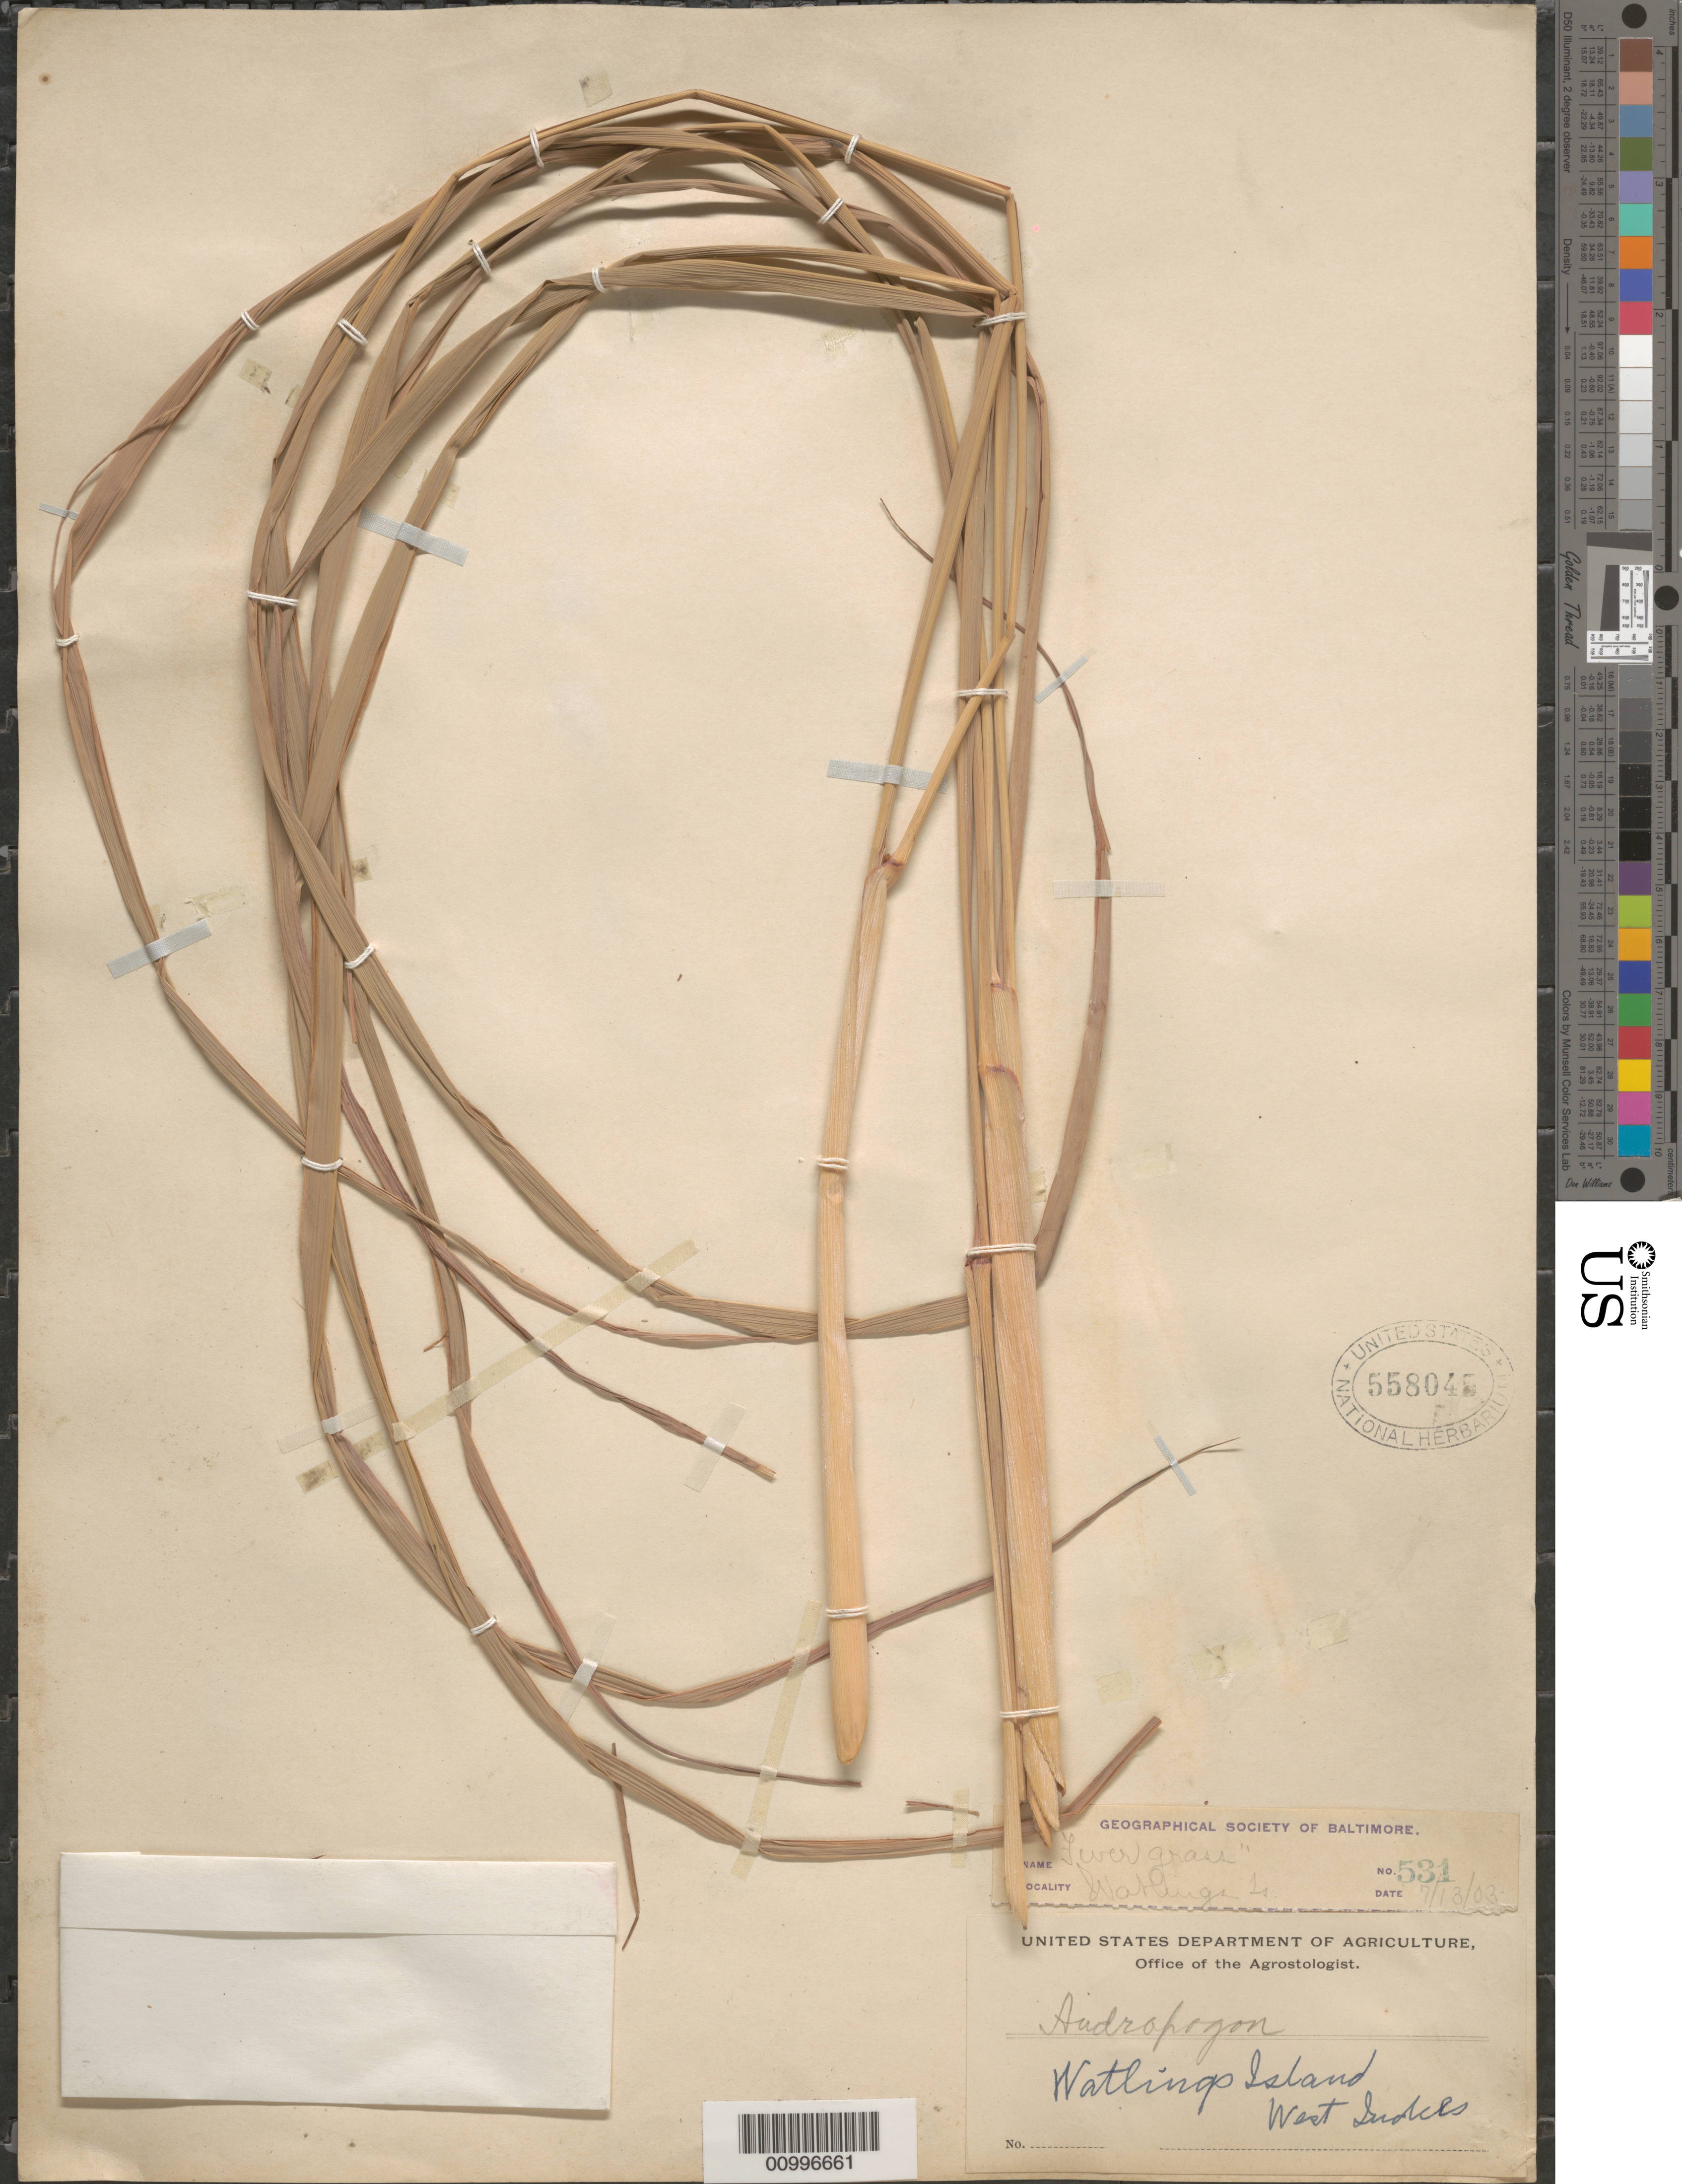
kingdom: Plantae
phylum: Tracheophyta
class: Liliopsida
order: Poales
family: Poaceae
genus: Andropogon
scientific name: Andropogon sp.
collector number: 531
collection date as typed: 13 Jul 1903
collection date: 1903-07-13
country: Bahamas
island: San Salvador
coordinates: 0 N, 0 E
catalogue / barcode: US 558045